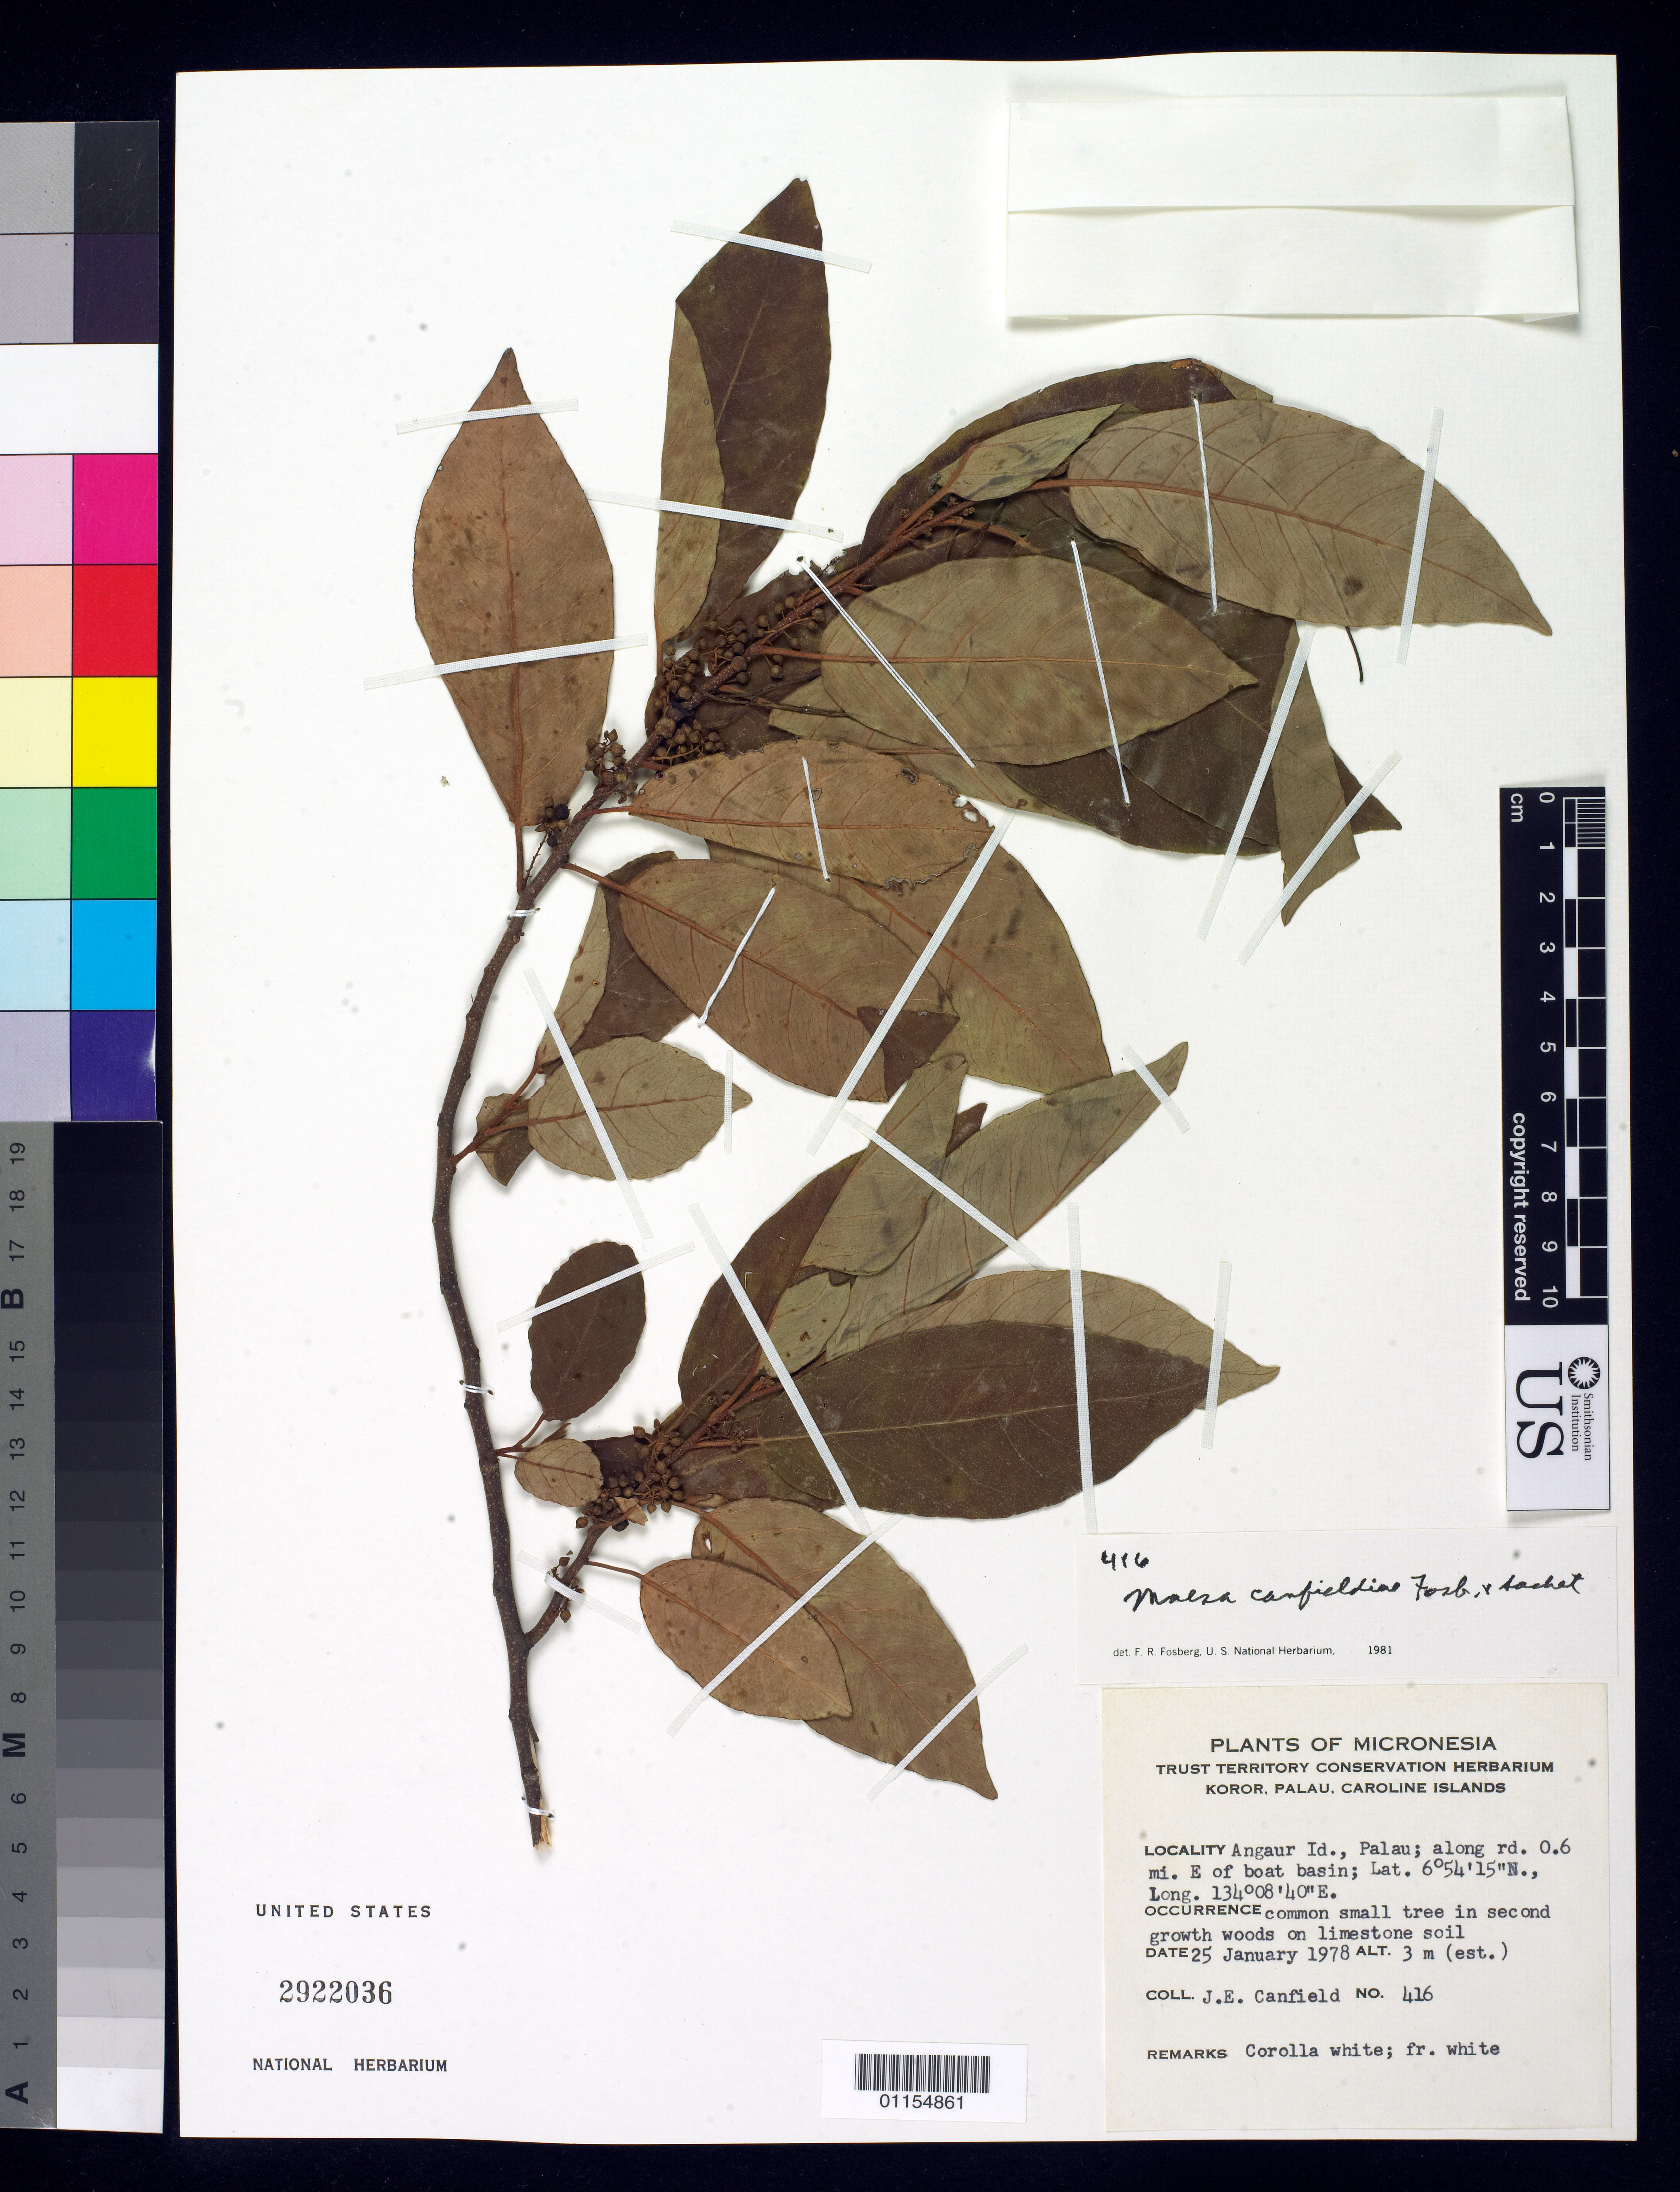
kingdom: Plantae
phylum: Tracheophyta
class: Magnoliopsida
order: Ericales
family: Primulaceae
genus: Maesa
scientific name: Maesa canfieldiae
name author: Fosberg & Sachet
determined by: Fosberg, F. R.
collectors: J. E. Canfield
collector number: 416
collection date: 1978-01-25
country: Palau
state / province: Angaur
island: Koror I.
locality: Along rd. 0.6 mi. E. of boat basin;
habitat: Second growth woods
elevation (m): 3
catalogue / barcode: US 2922036